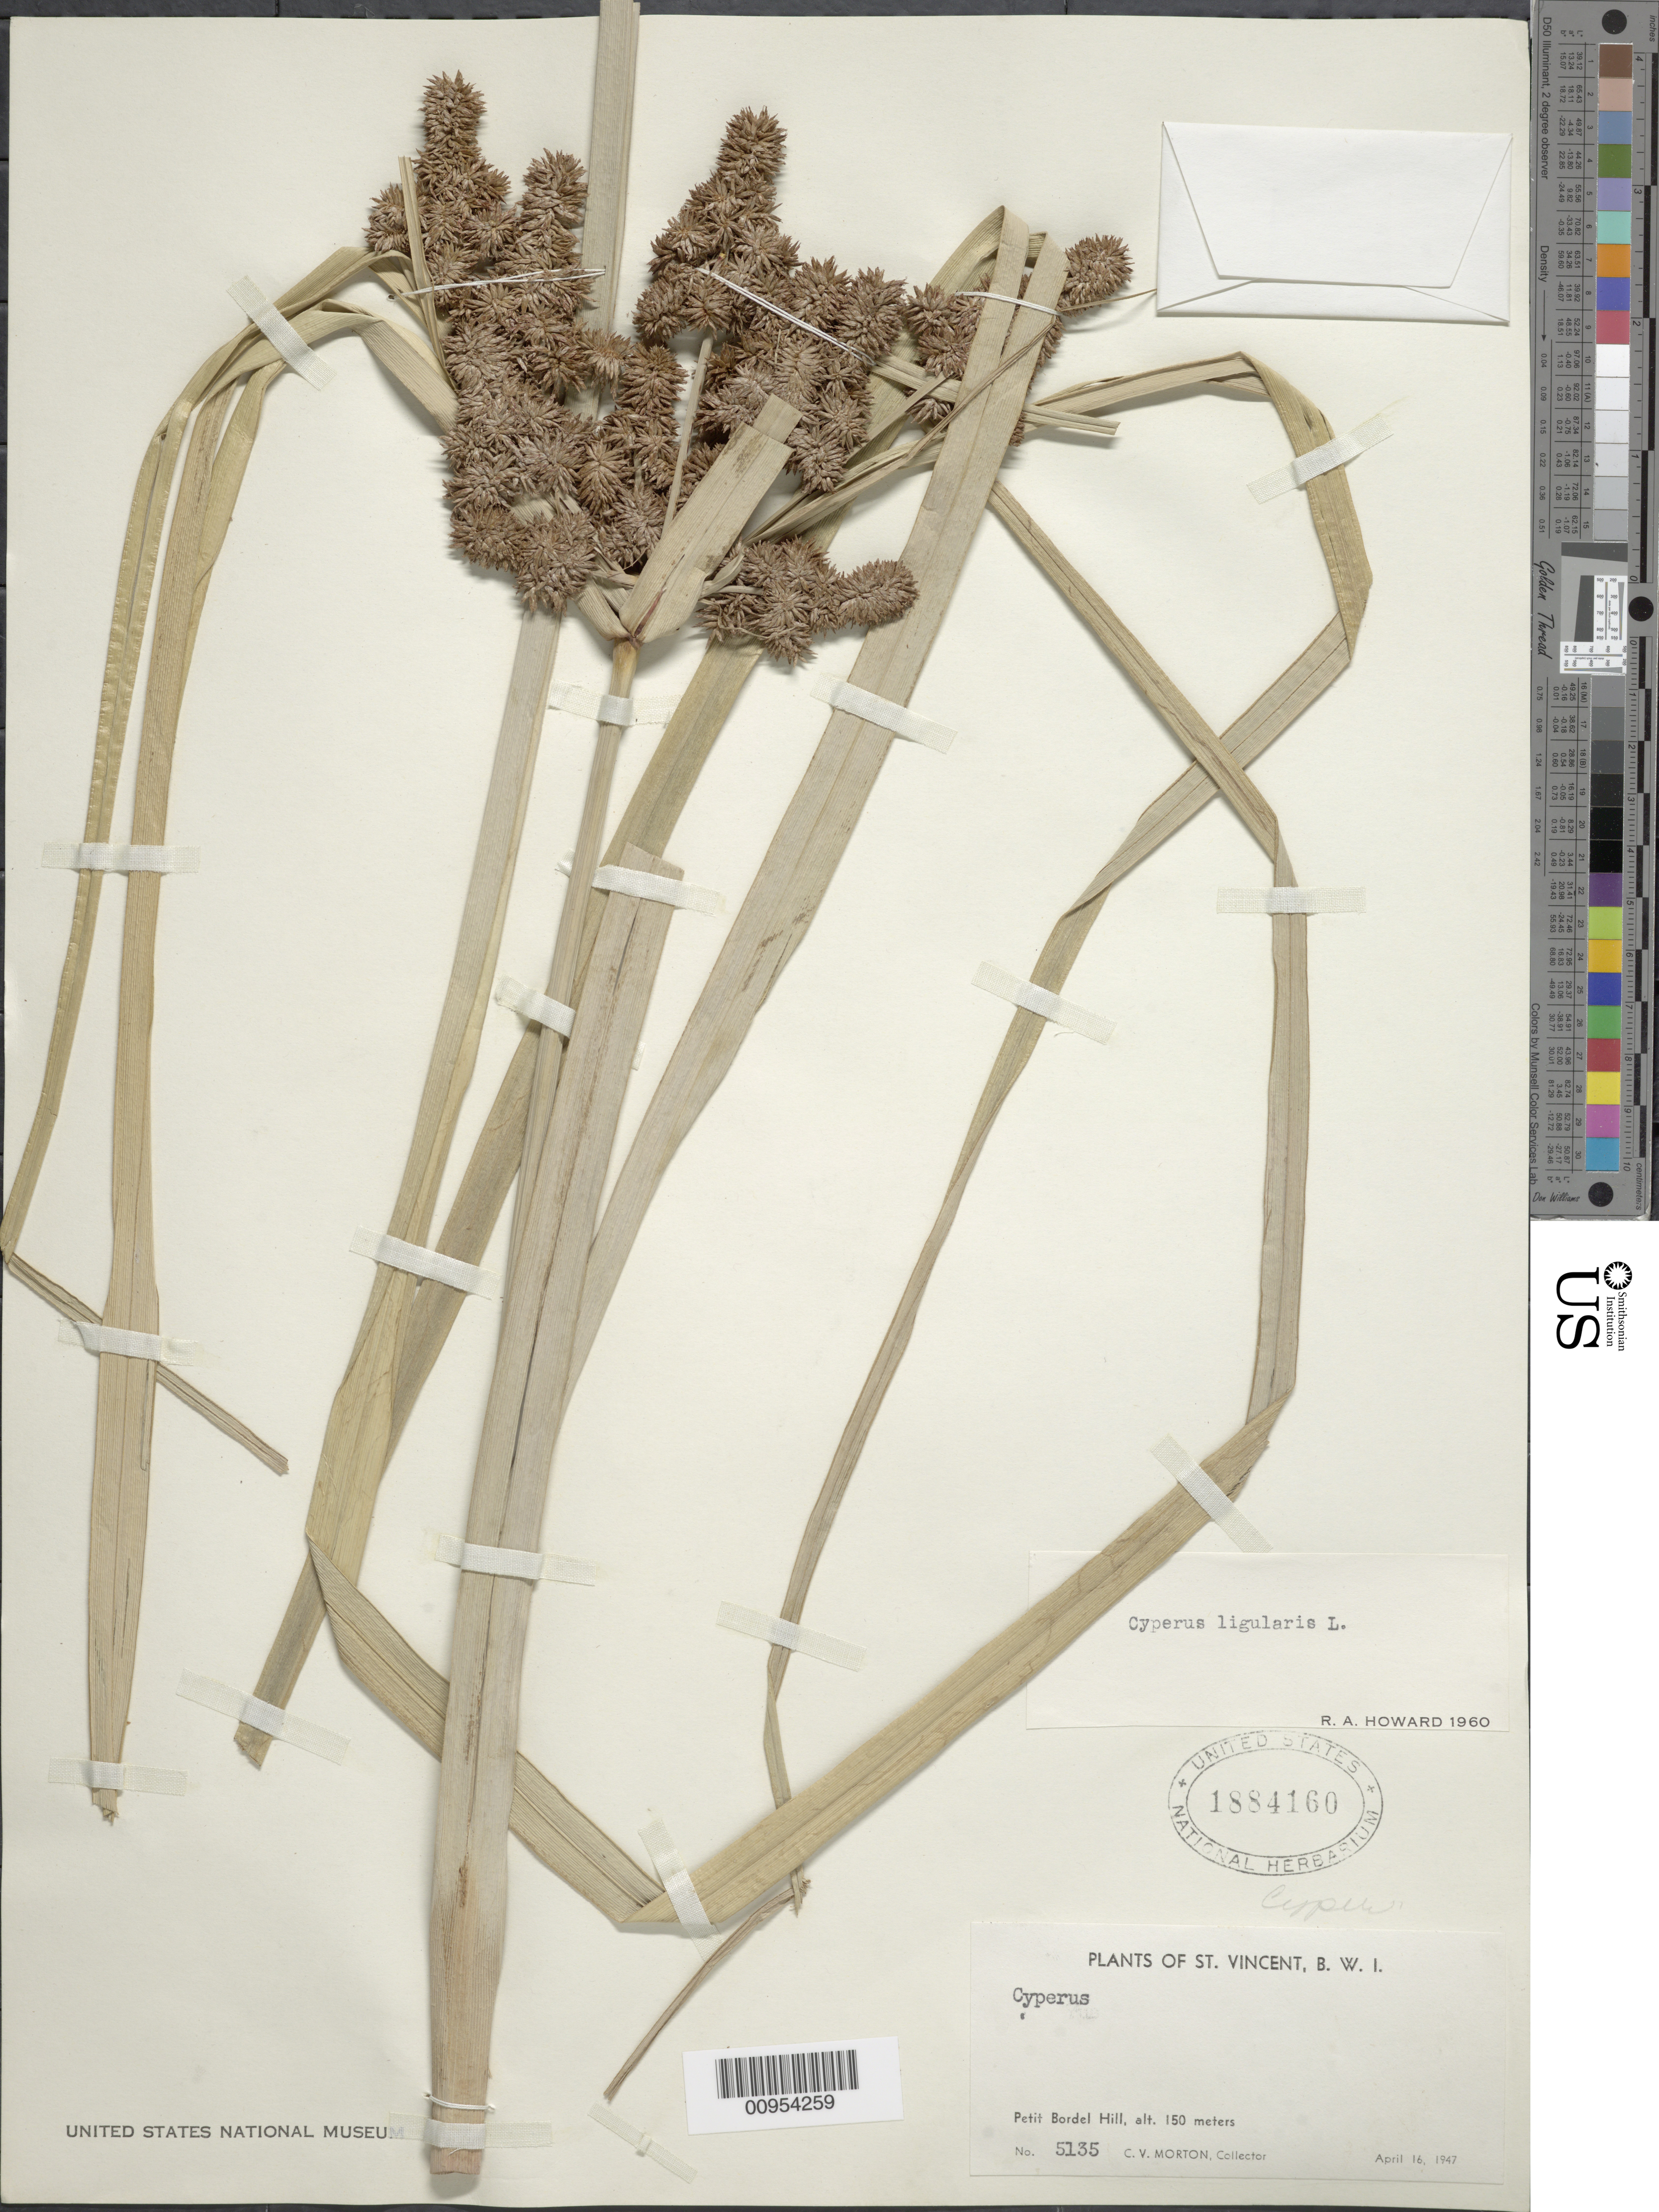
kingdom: Plantae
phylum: Tracheophyta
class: Liliopsida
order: Poales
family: Cyperaceae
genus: Cyperus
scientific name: Cyperus ligularis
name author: L.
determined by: Howard, R. A.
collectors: C. V. Morton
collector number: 5135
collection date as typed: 16 Apr 1947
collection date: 1947-04-16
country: St. Vincent - Grenadines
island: St. Vincent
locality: Petit Bordel Hill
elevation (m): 150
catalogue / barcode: US 1884160